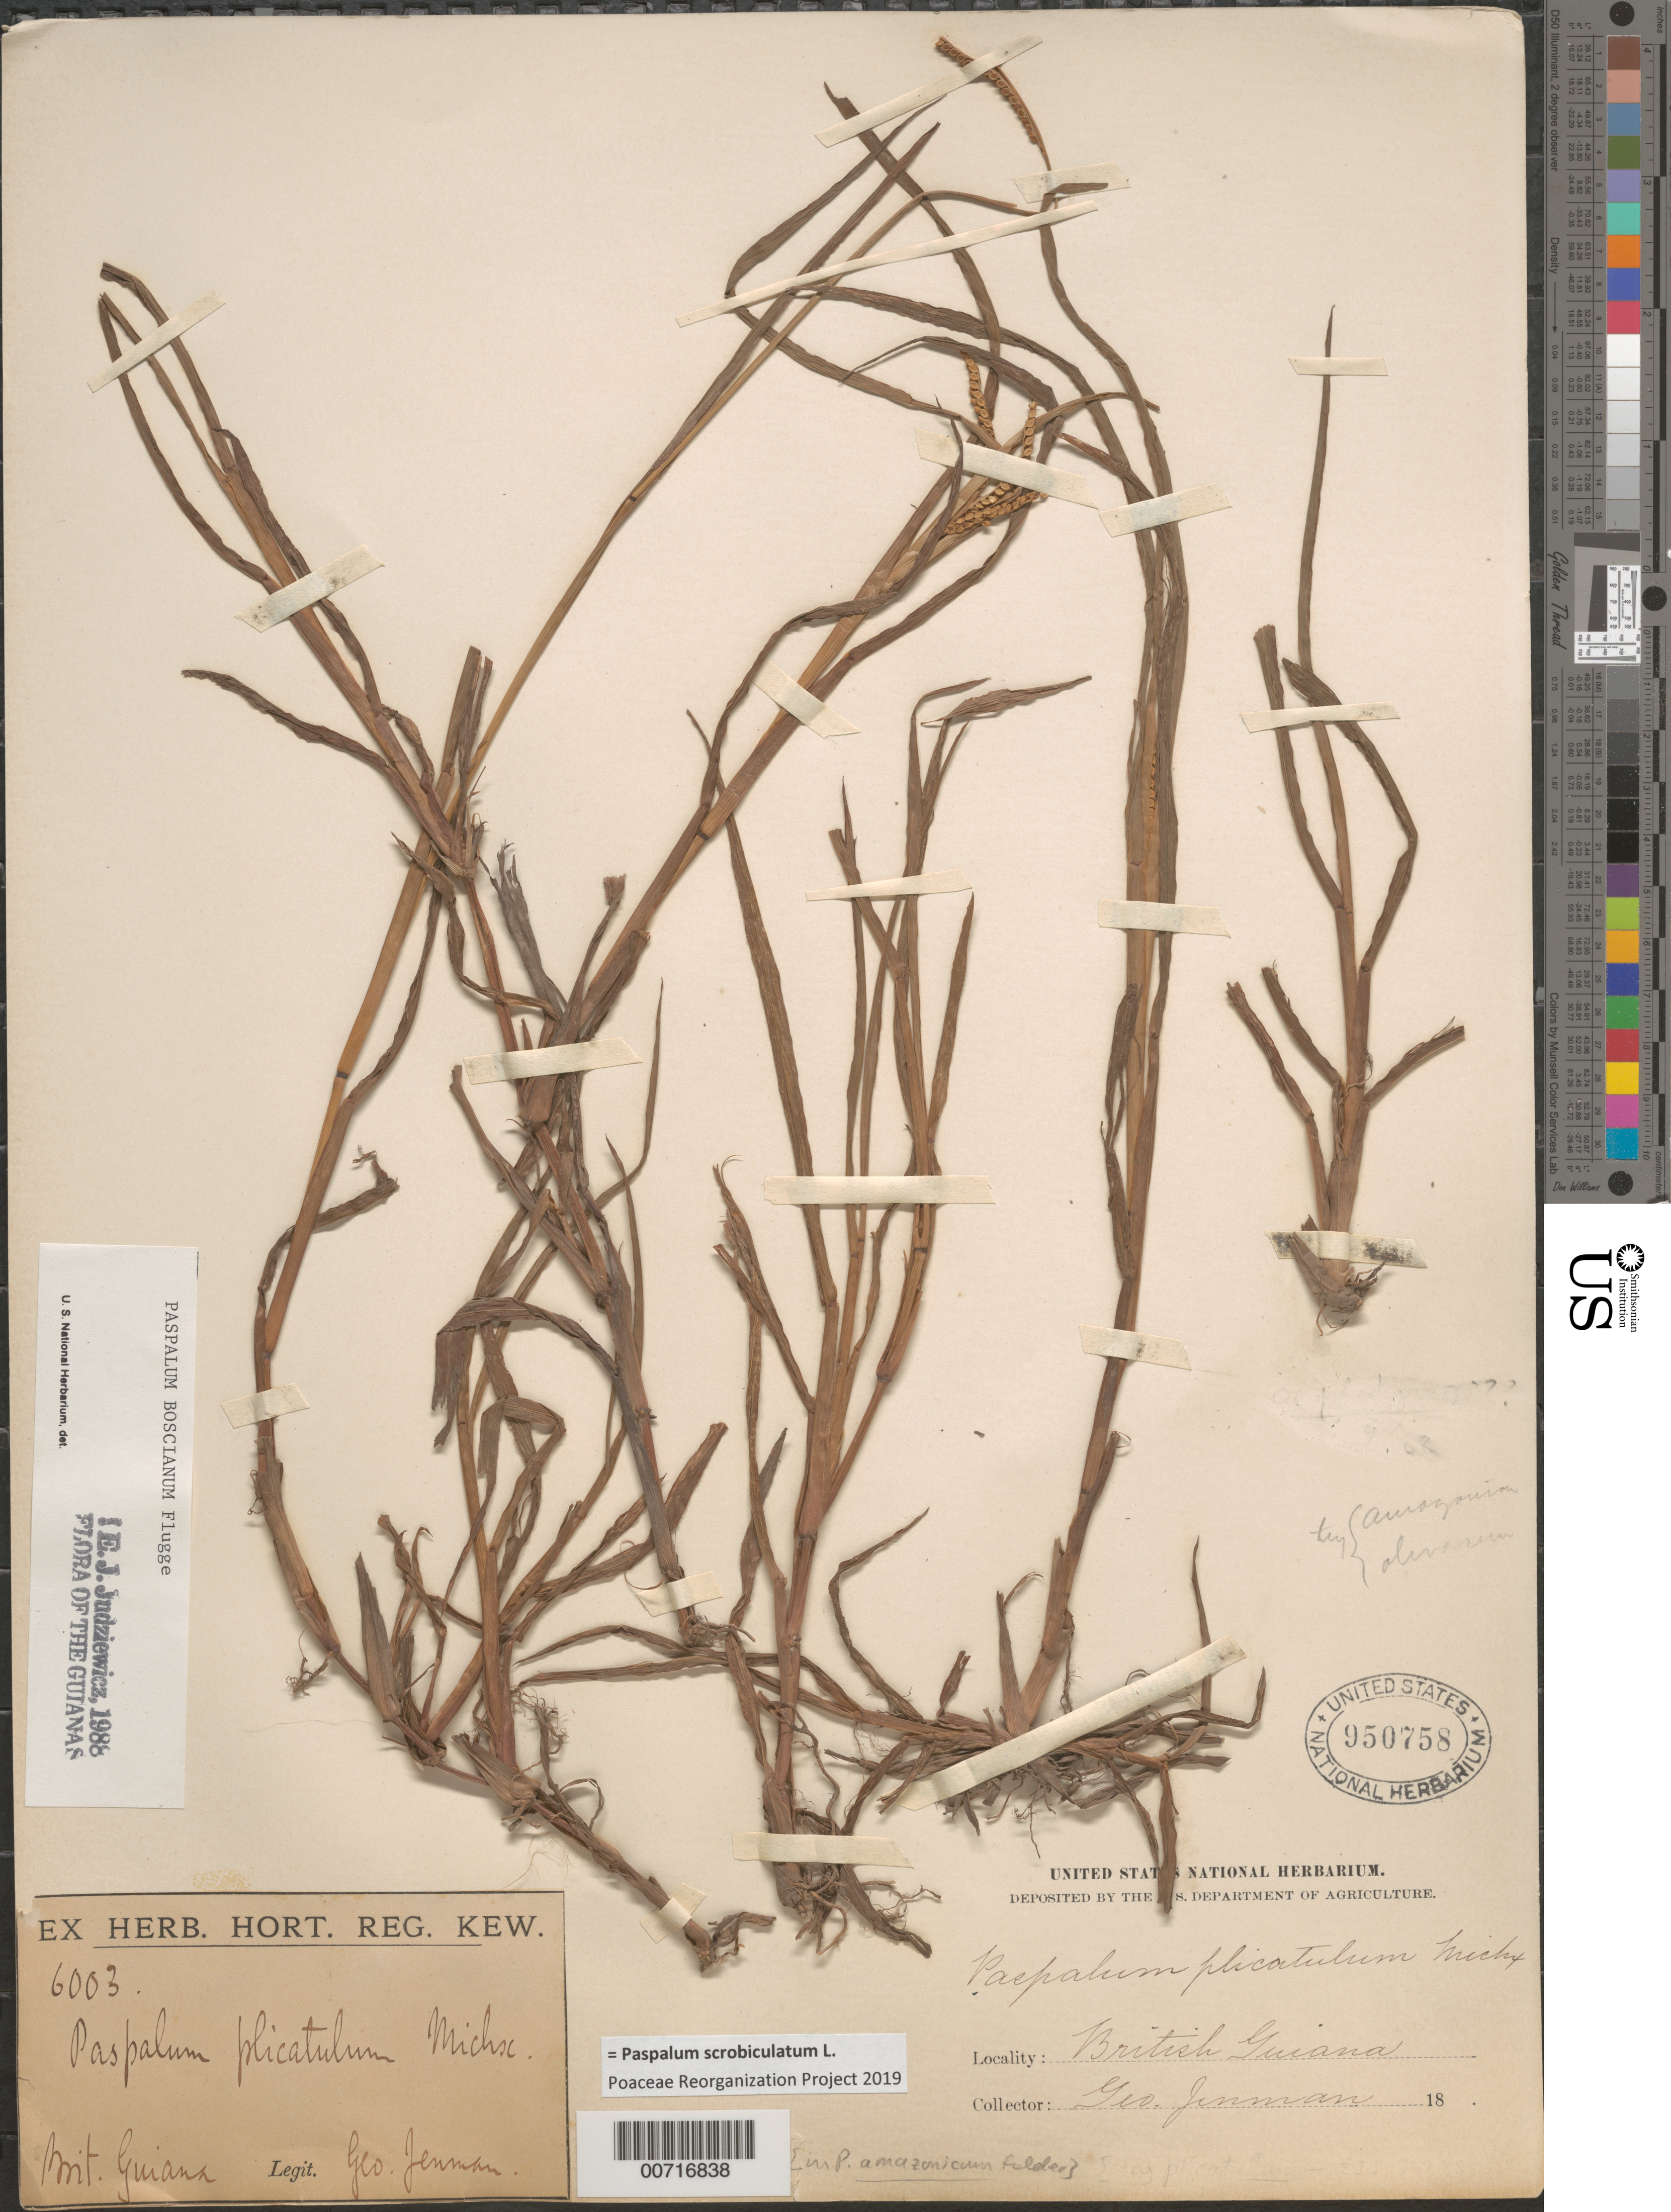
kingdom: Plantae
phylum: Tracheophyta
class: Liliopsida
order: Poales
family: Poaceae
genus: Paspalum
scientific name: Paspalum scrobiculatum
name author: L.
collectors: G. S. Jenman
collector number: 6003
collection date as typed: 18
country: Guyana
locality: British Guiana. Brit. Guiana.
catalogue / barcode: US 950758